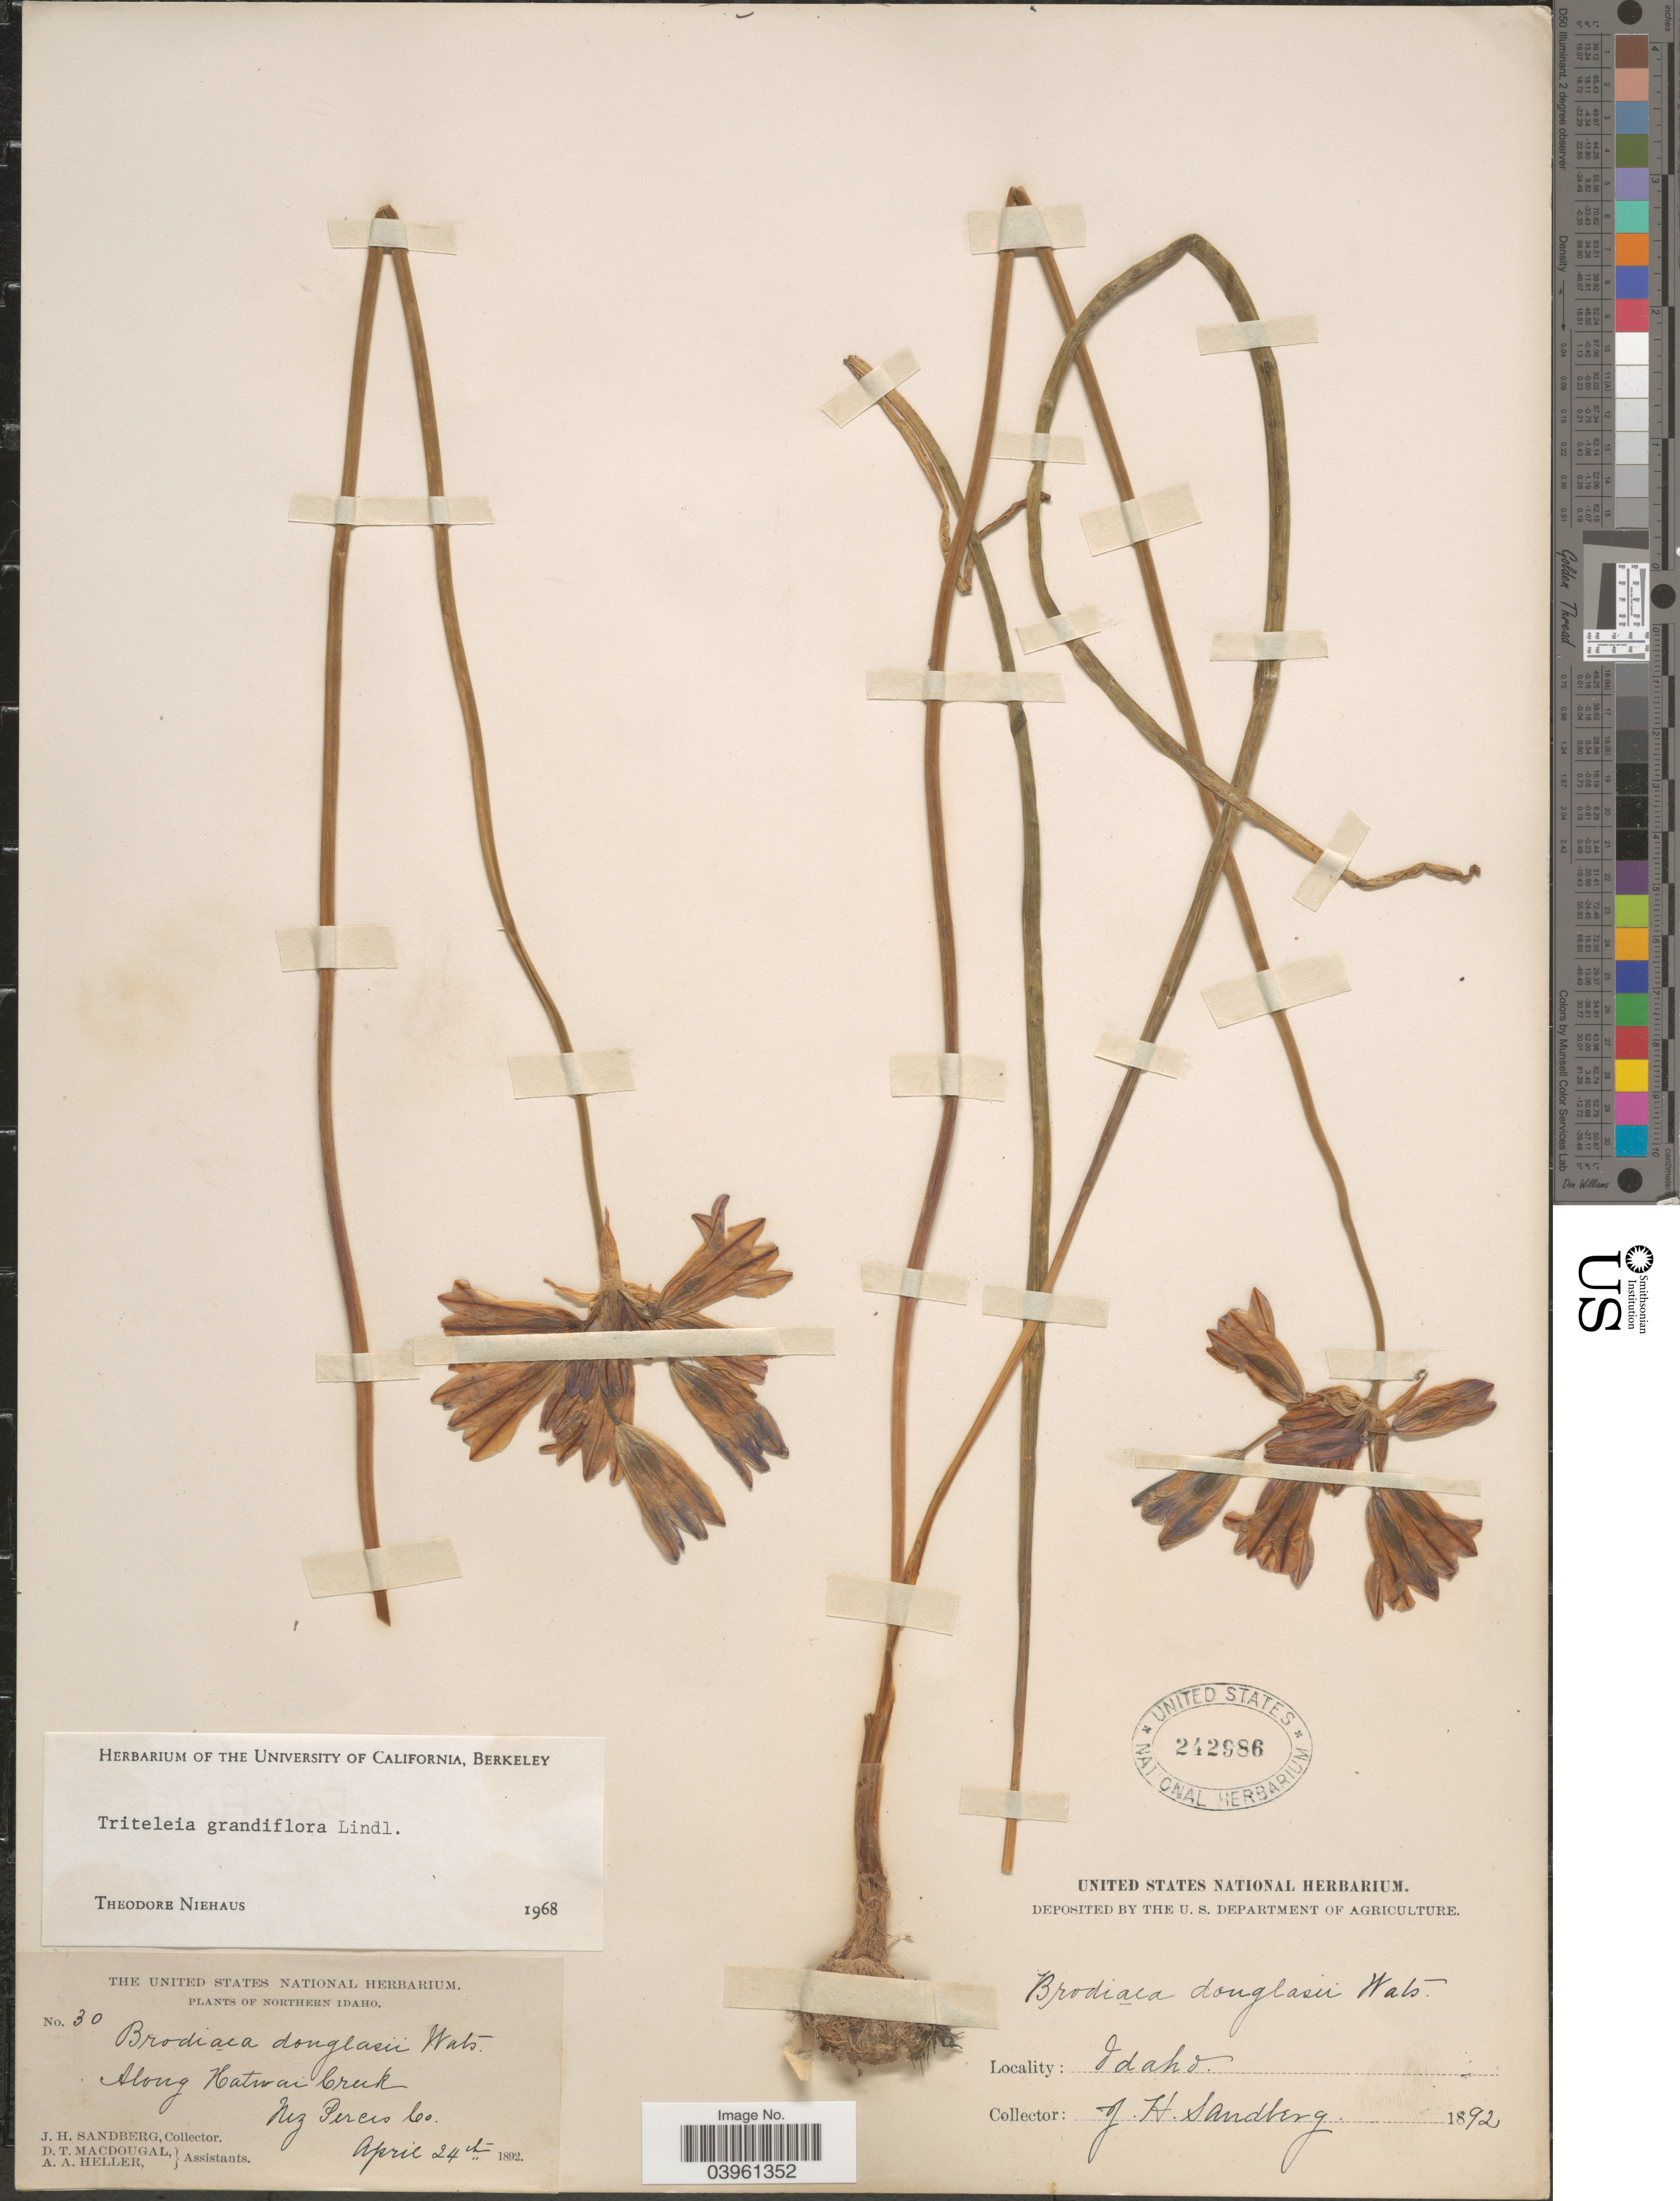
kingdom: Plantae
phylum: Tracheophyta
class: Liliopsida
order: Asparagales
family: Asparagaceae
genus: Triteleia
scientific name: Triteleia grandiflora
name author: Lindl.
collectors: J. H. Sandberg, D. T. MacDougal & A. A. Heller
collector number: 30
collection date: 1892-04-24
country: United States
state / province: Idaho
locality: Northern Idaho. Along Hatwai Creek, Nez Perces Co.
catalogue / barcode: US 242986